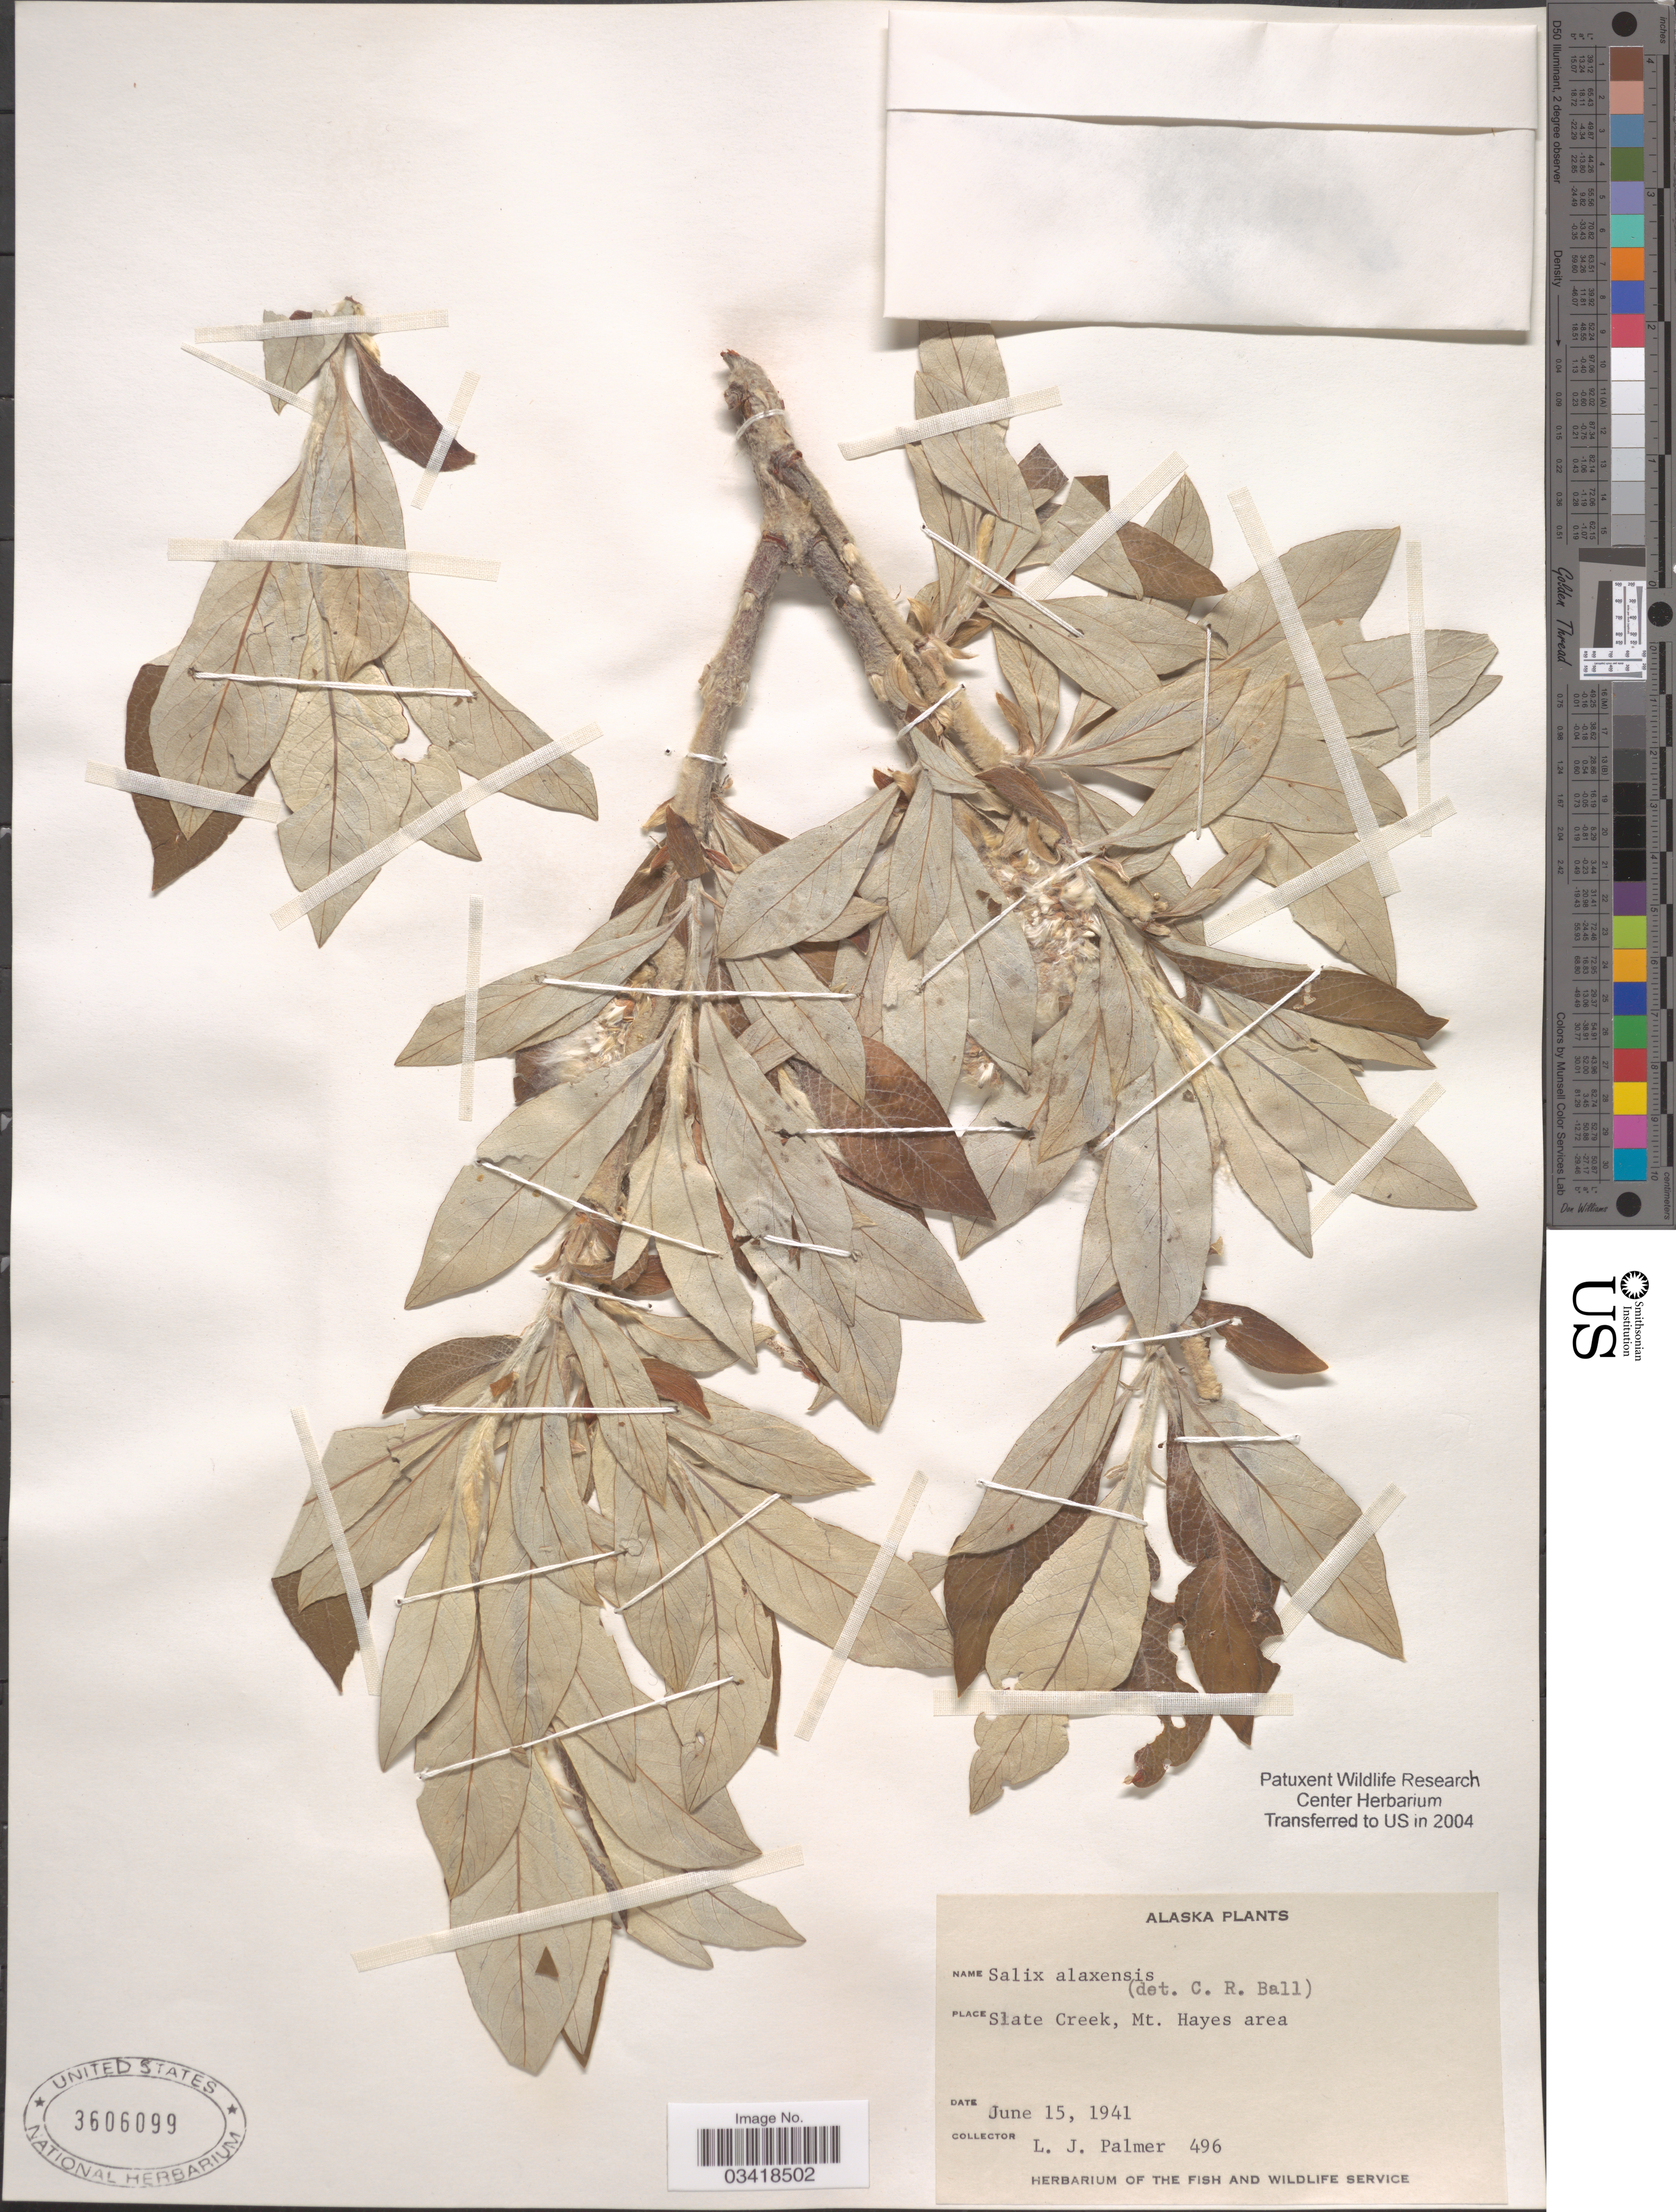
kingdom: Plantae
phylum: Tracheophyta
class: Magnoliopsida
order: Malpighiales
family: Salicaceae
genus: Salix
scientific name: Salix alaxensis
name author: (Andersson) Coville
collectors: L. J. Palmer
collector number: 496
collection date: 1941-06-15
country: United States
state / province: Alaska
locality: Slate Creek, Mt. Hayes area.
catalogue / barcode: US 3606099